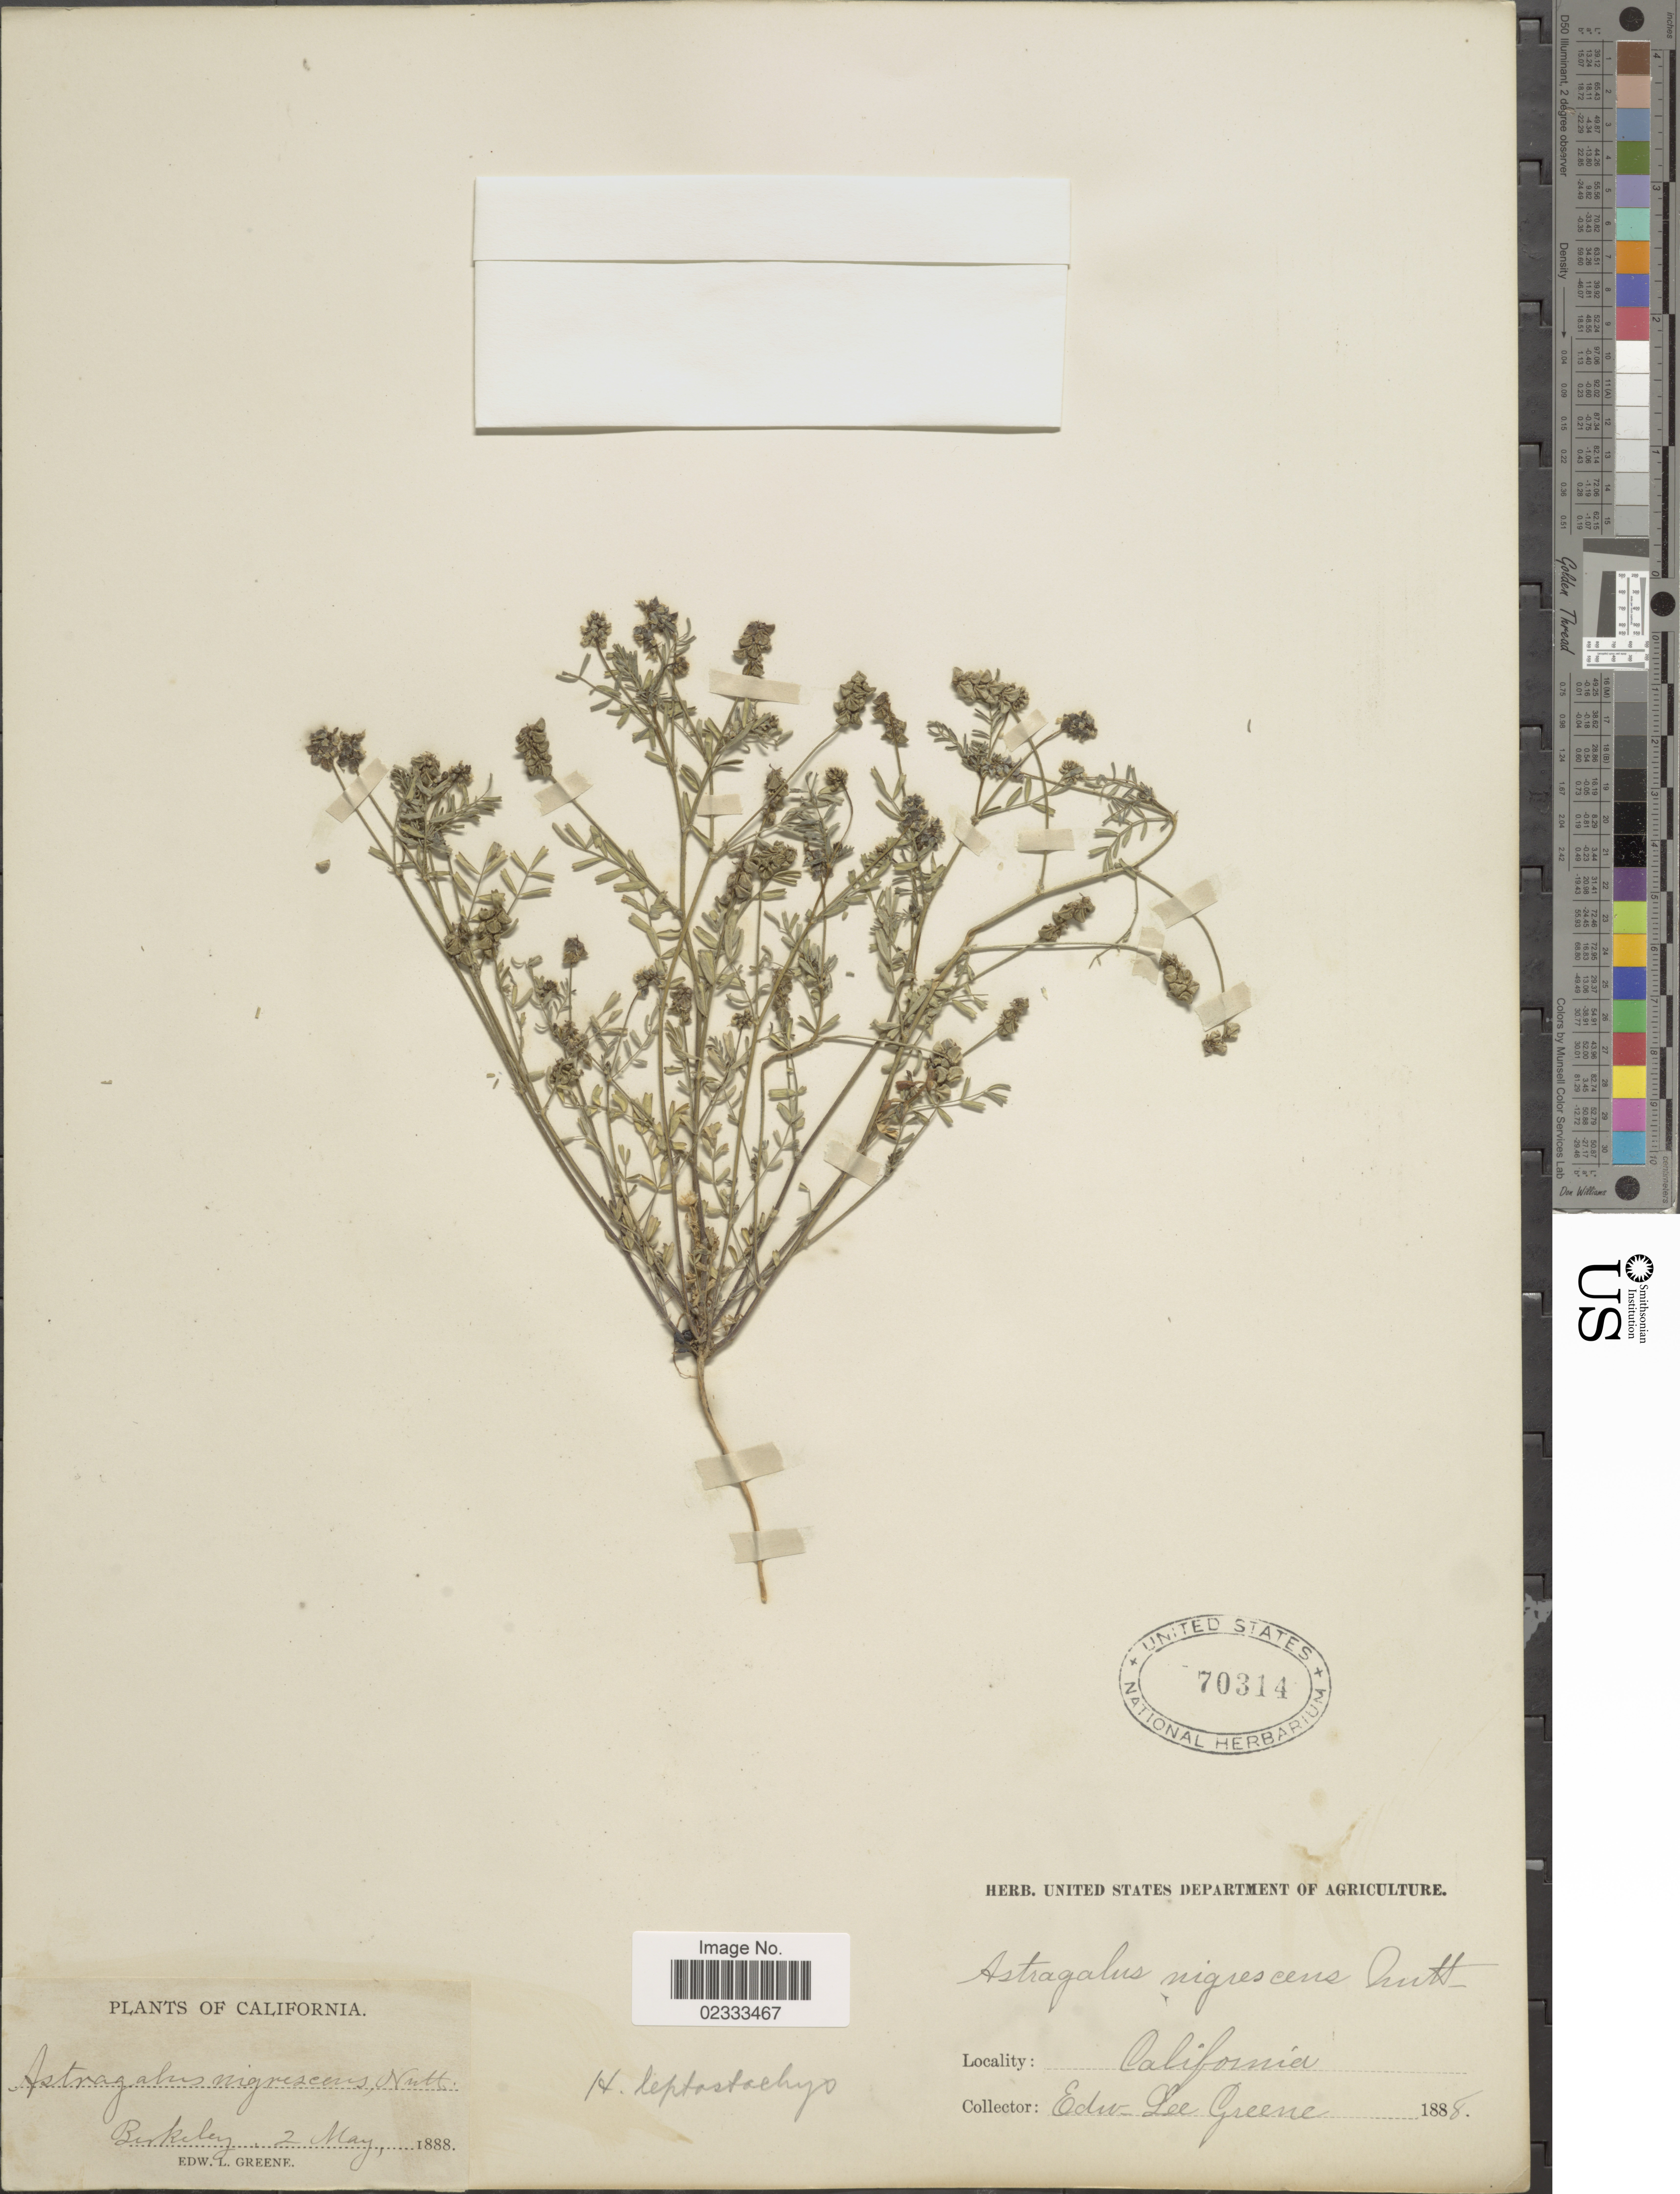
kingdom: Plantae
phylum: Tracheophyta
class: Magnoliopsida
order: Fabales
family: Fabaceae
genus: Astragalus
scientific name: Astragalus nigrescens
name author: Pall.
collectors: E. Bush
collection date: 1888-05-02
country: United States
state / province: California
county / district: Alameda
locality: Berkeley.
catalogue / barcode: US 70314